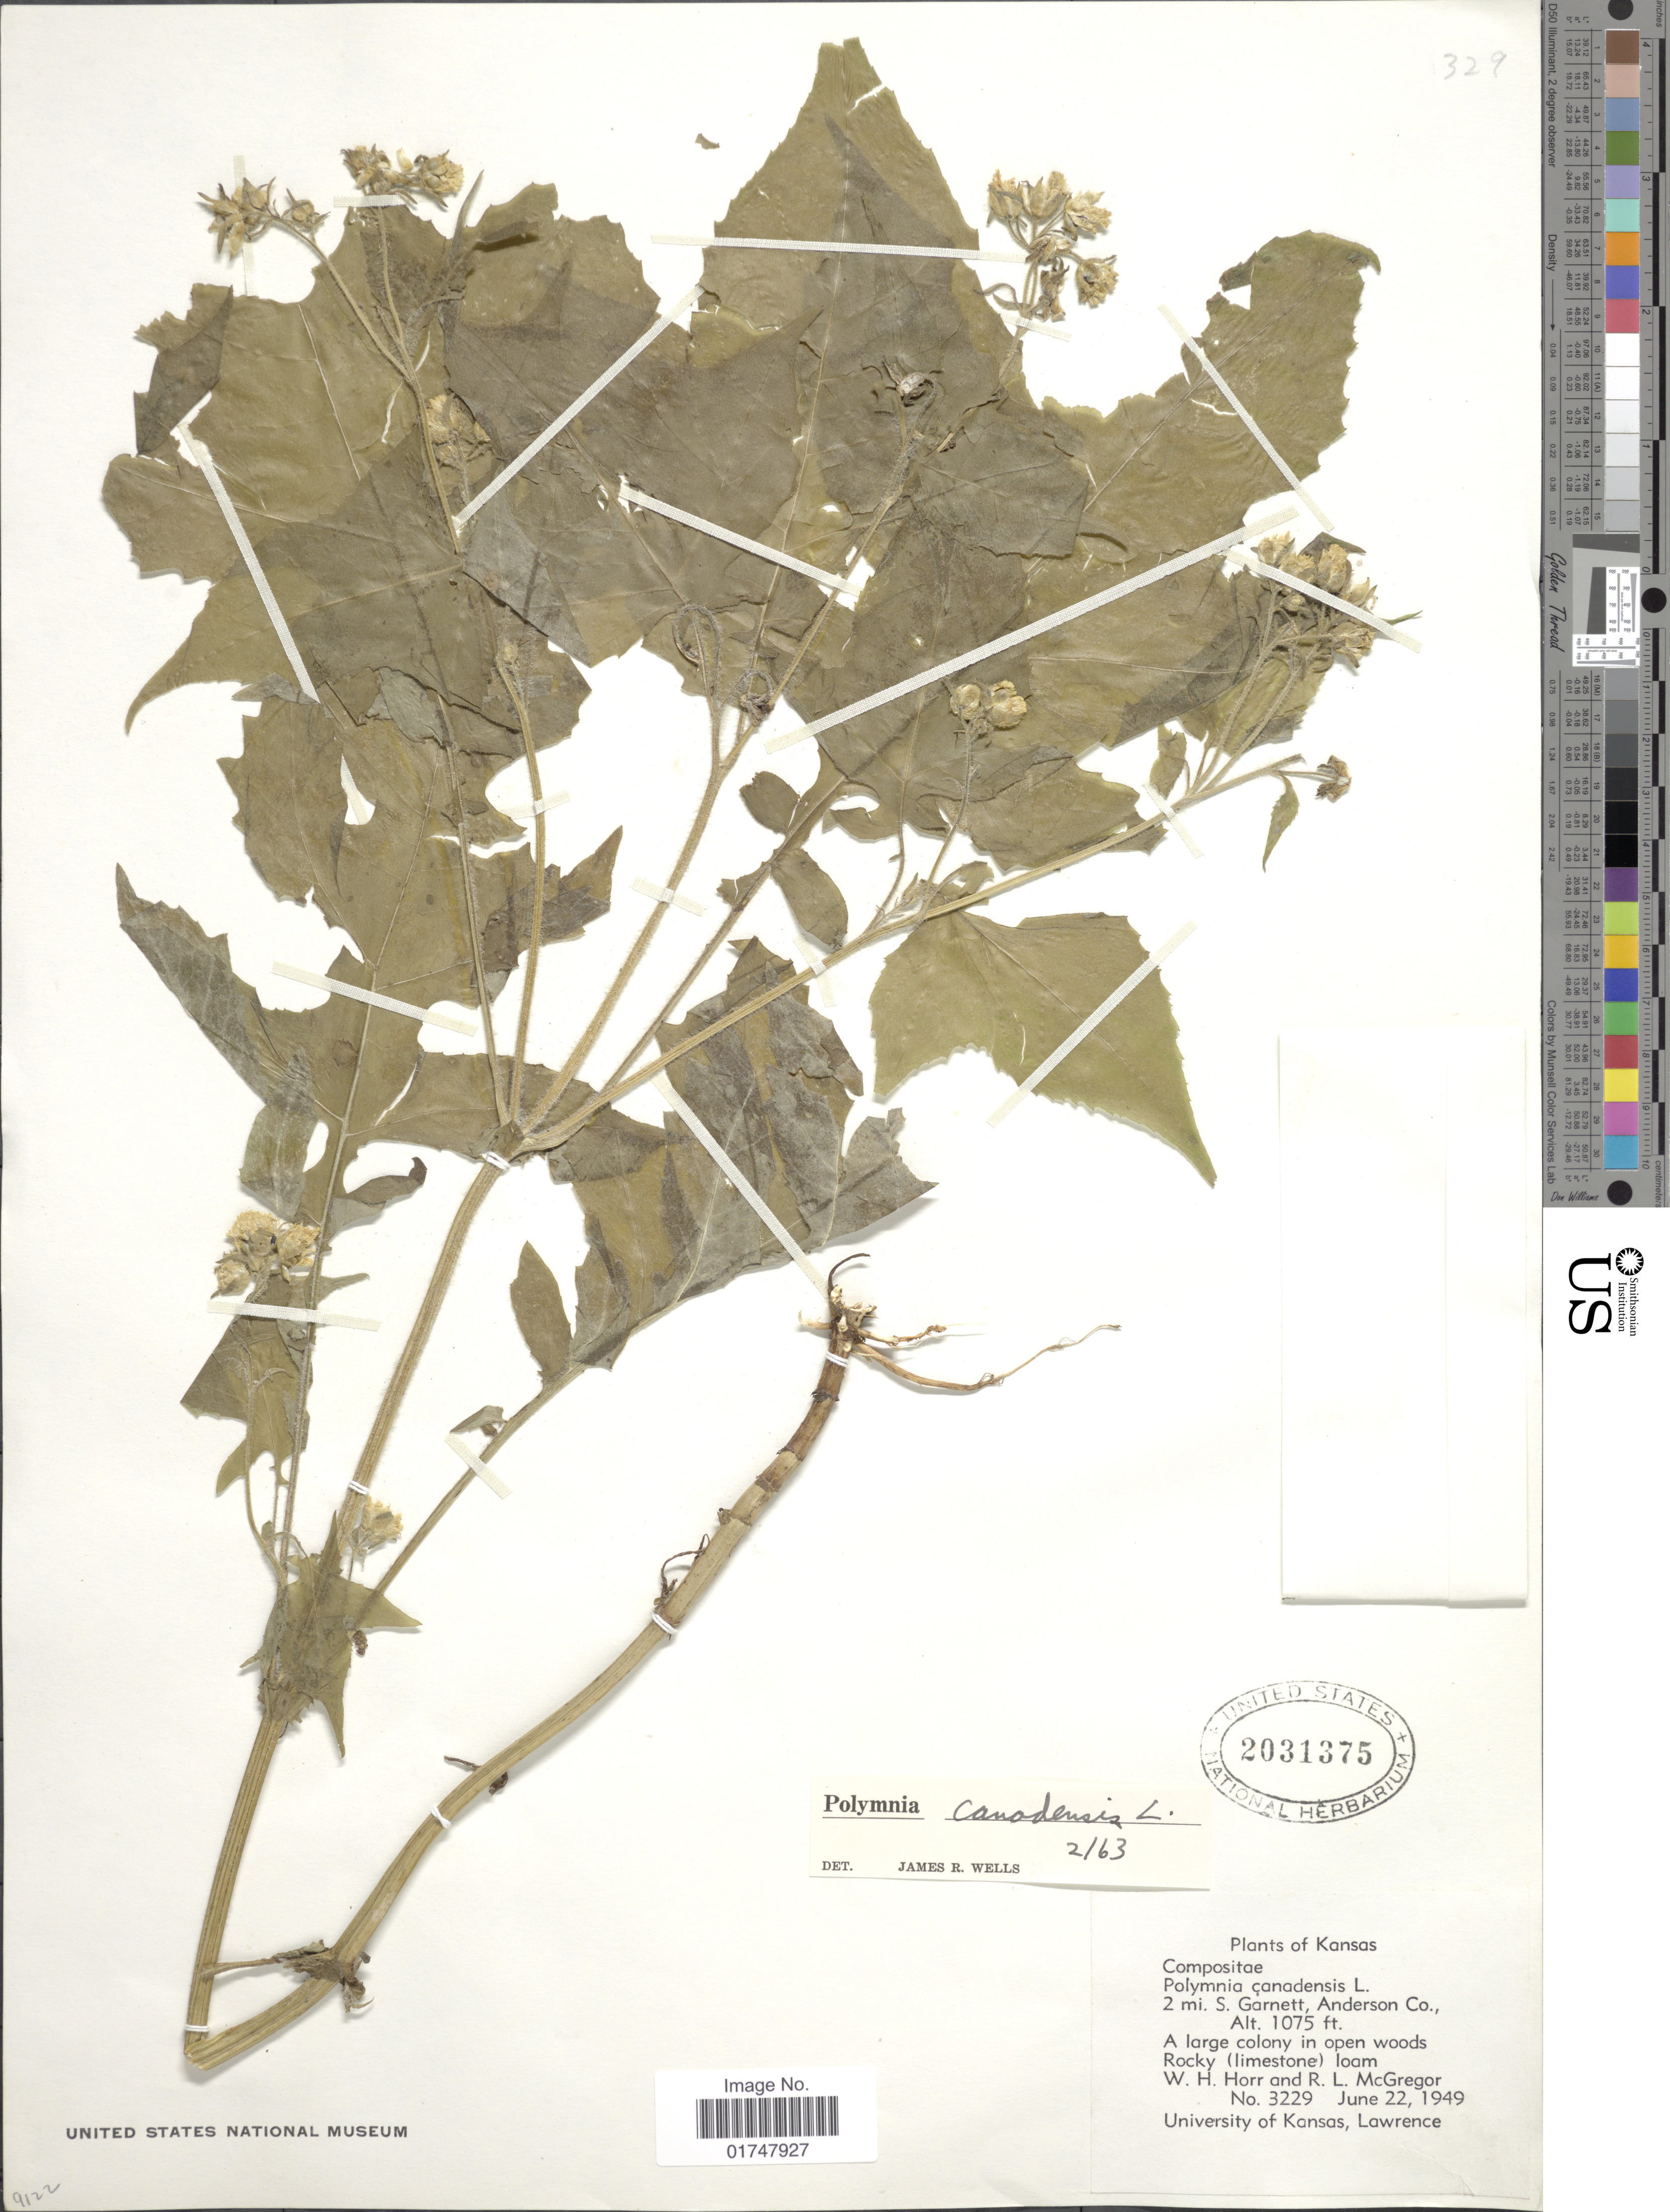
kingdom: Plantae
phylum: Tracheophyta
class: Magnoliopsida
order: Asterales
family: Asteraceae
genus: Polymnia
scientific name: Polymnia canadensis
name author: L.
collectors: W. H. Horr & R. McGregor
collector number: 3229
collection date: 1949-06-22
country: United States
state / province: Kansas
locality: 2 mi. S Garnett, Anderson Co.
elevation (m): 328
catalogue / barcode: US 2031375